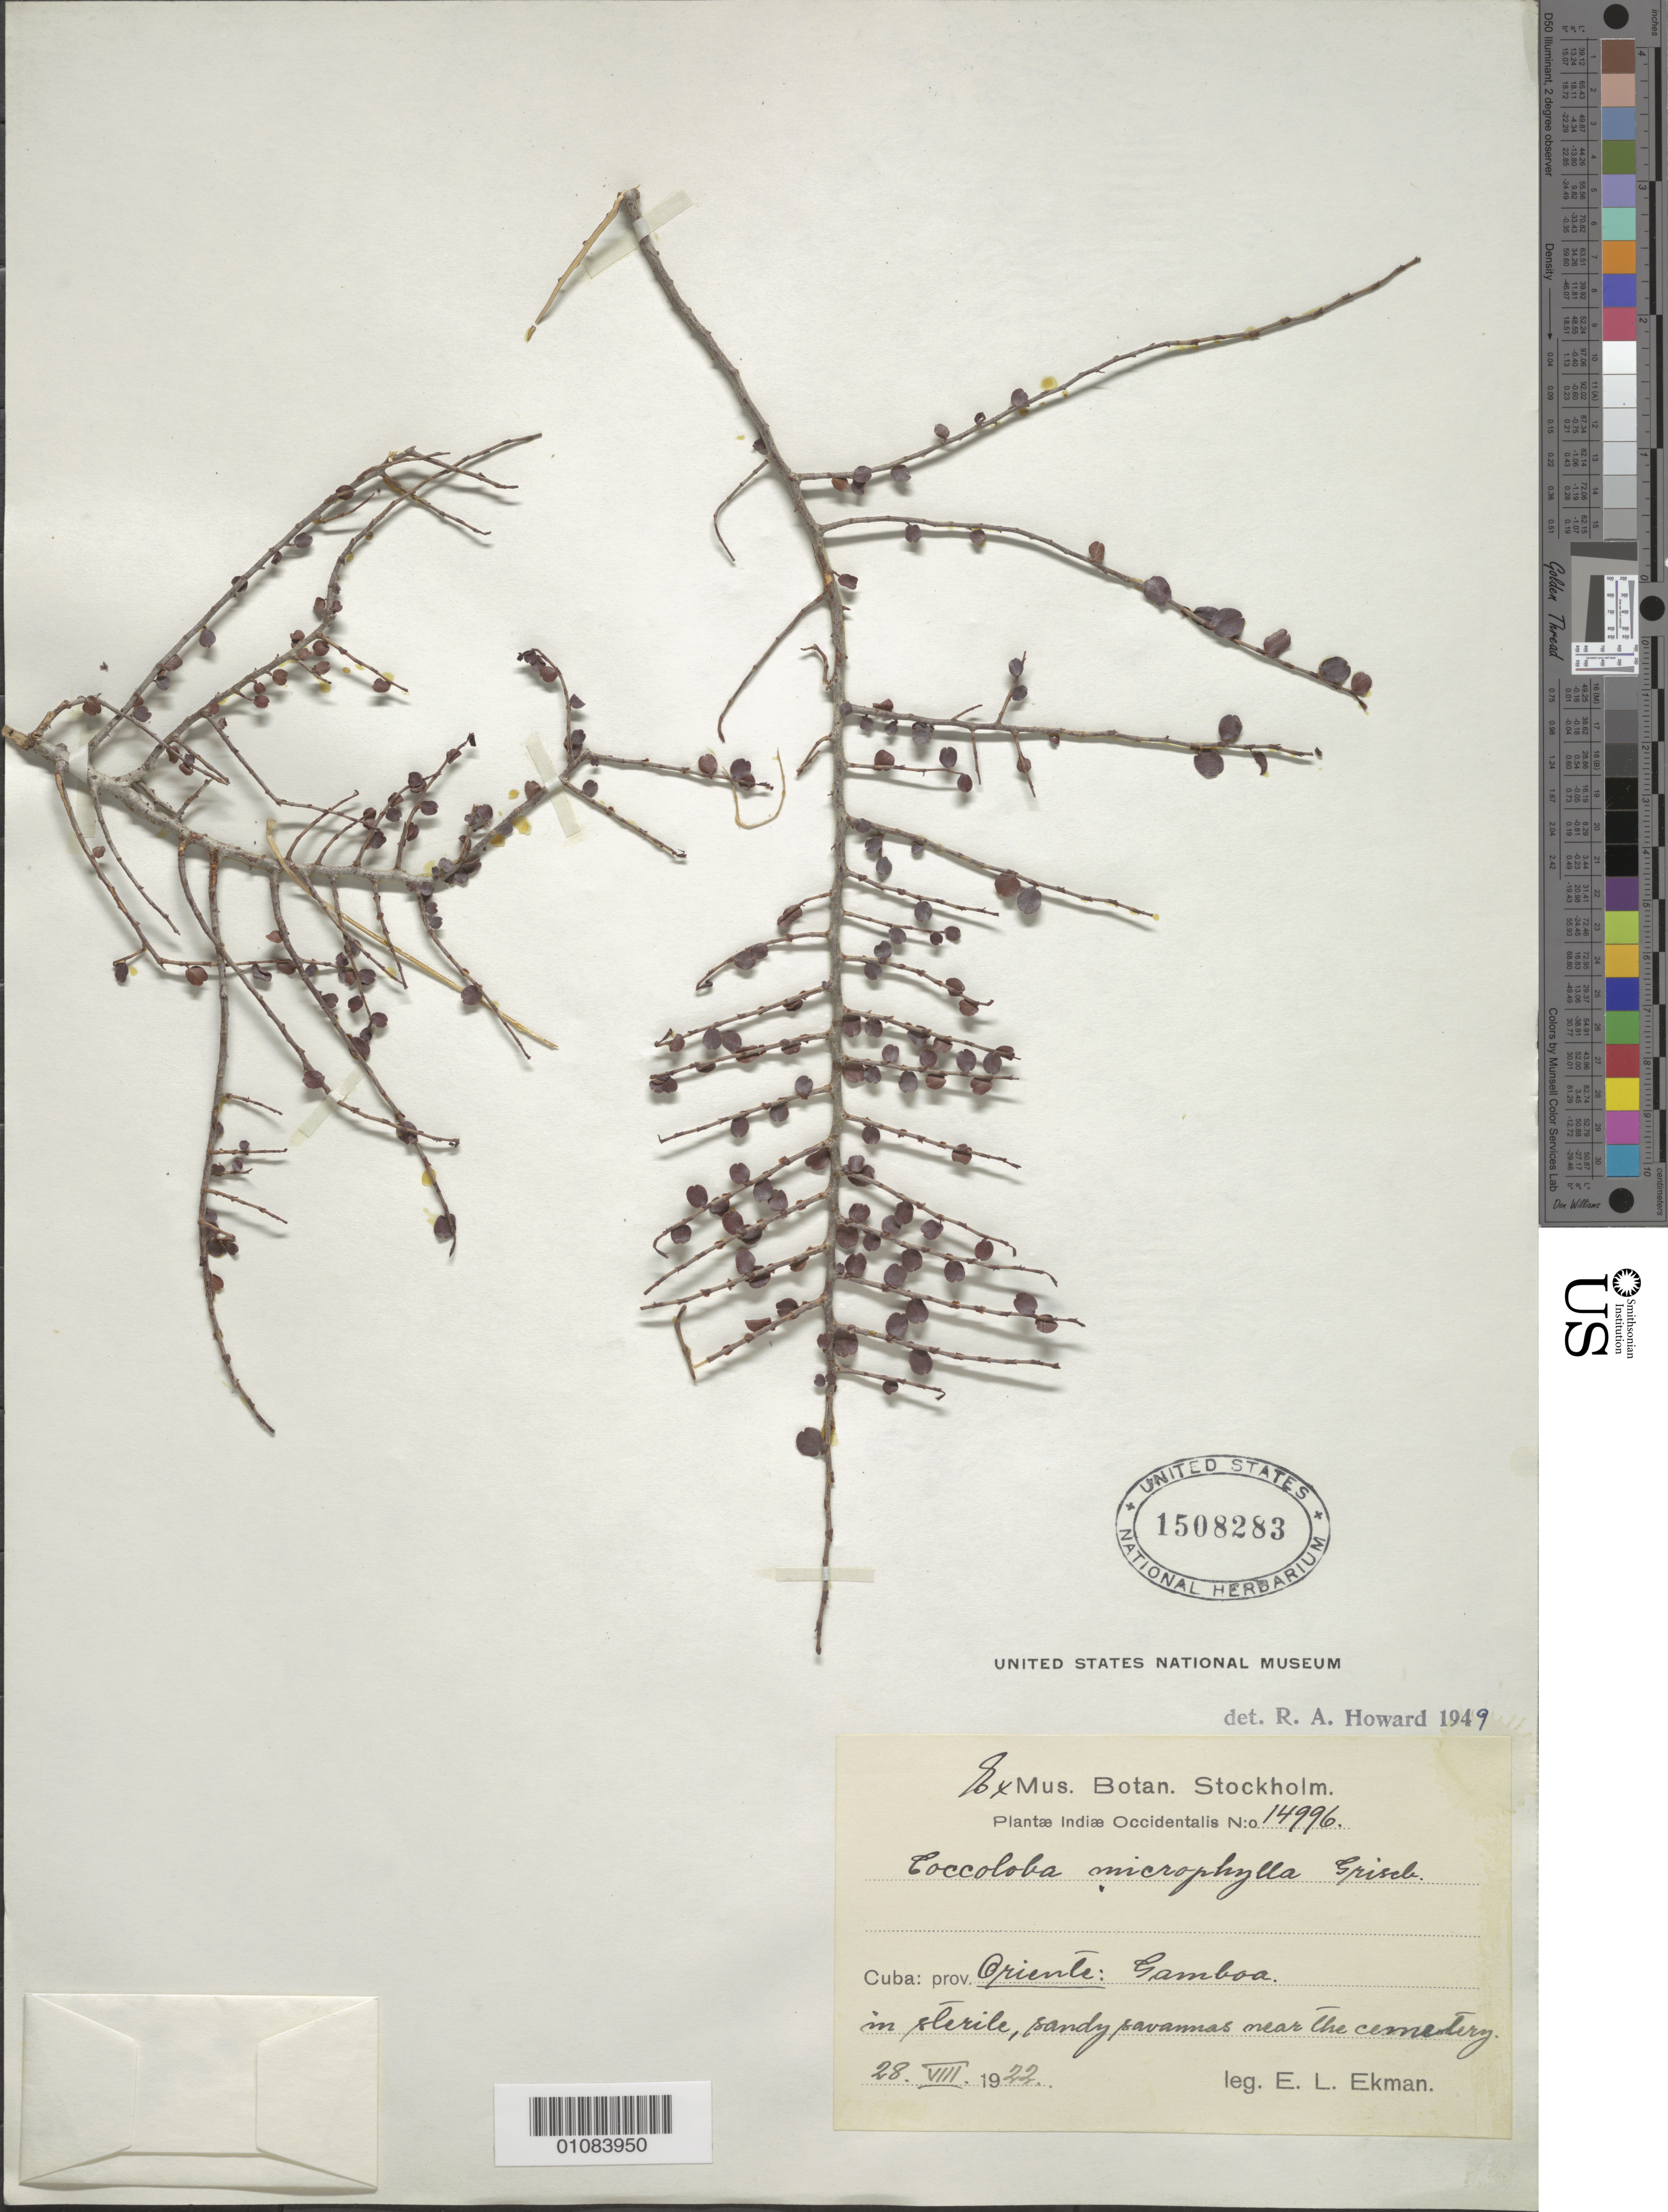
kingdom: Plantae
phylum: Tracheophyta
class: Magnoliopsida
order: Caryophyllales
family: Polygonaceae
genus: Coccoloba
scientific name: Coccoloba microphylla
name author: Griseb.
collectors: E. L. Ekman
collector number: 14996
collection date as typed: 28 Aug 1922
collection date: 1922-08-28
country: Cuba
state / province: Holguín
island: Cuba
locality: Oriente: Gamboa, near the cemetery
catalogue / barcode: US 1508283